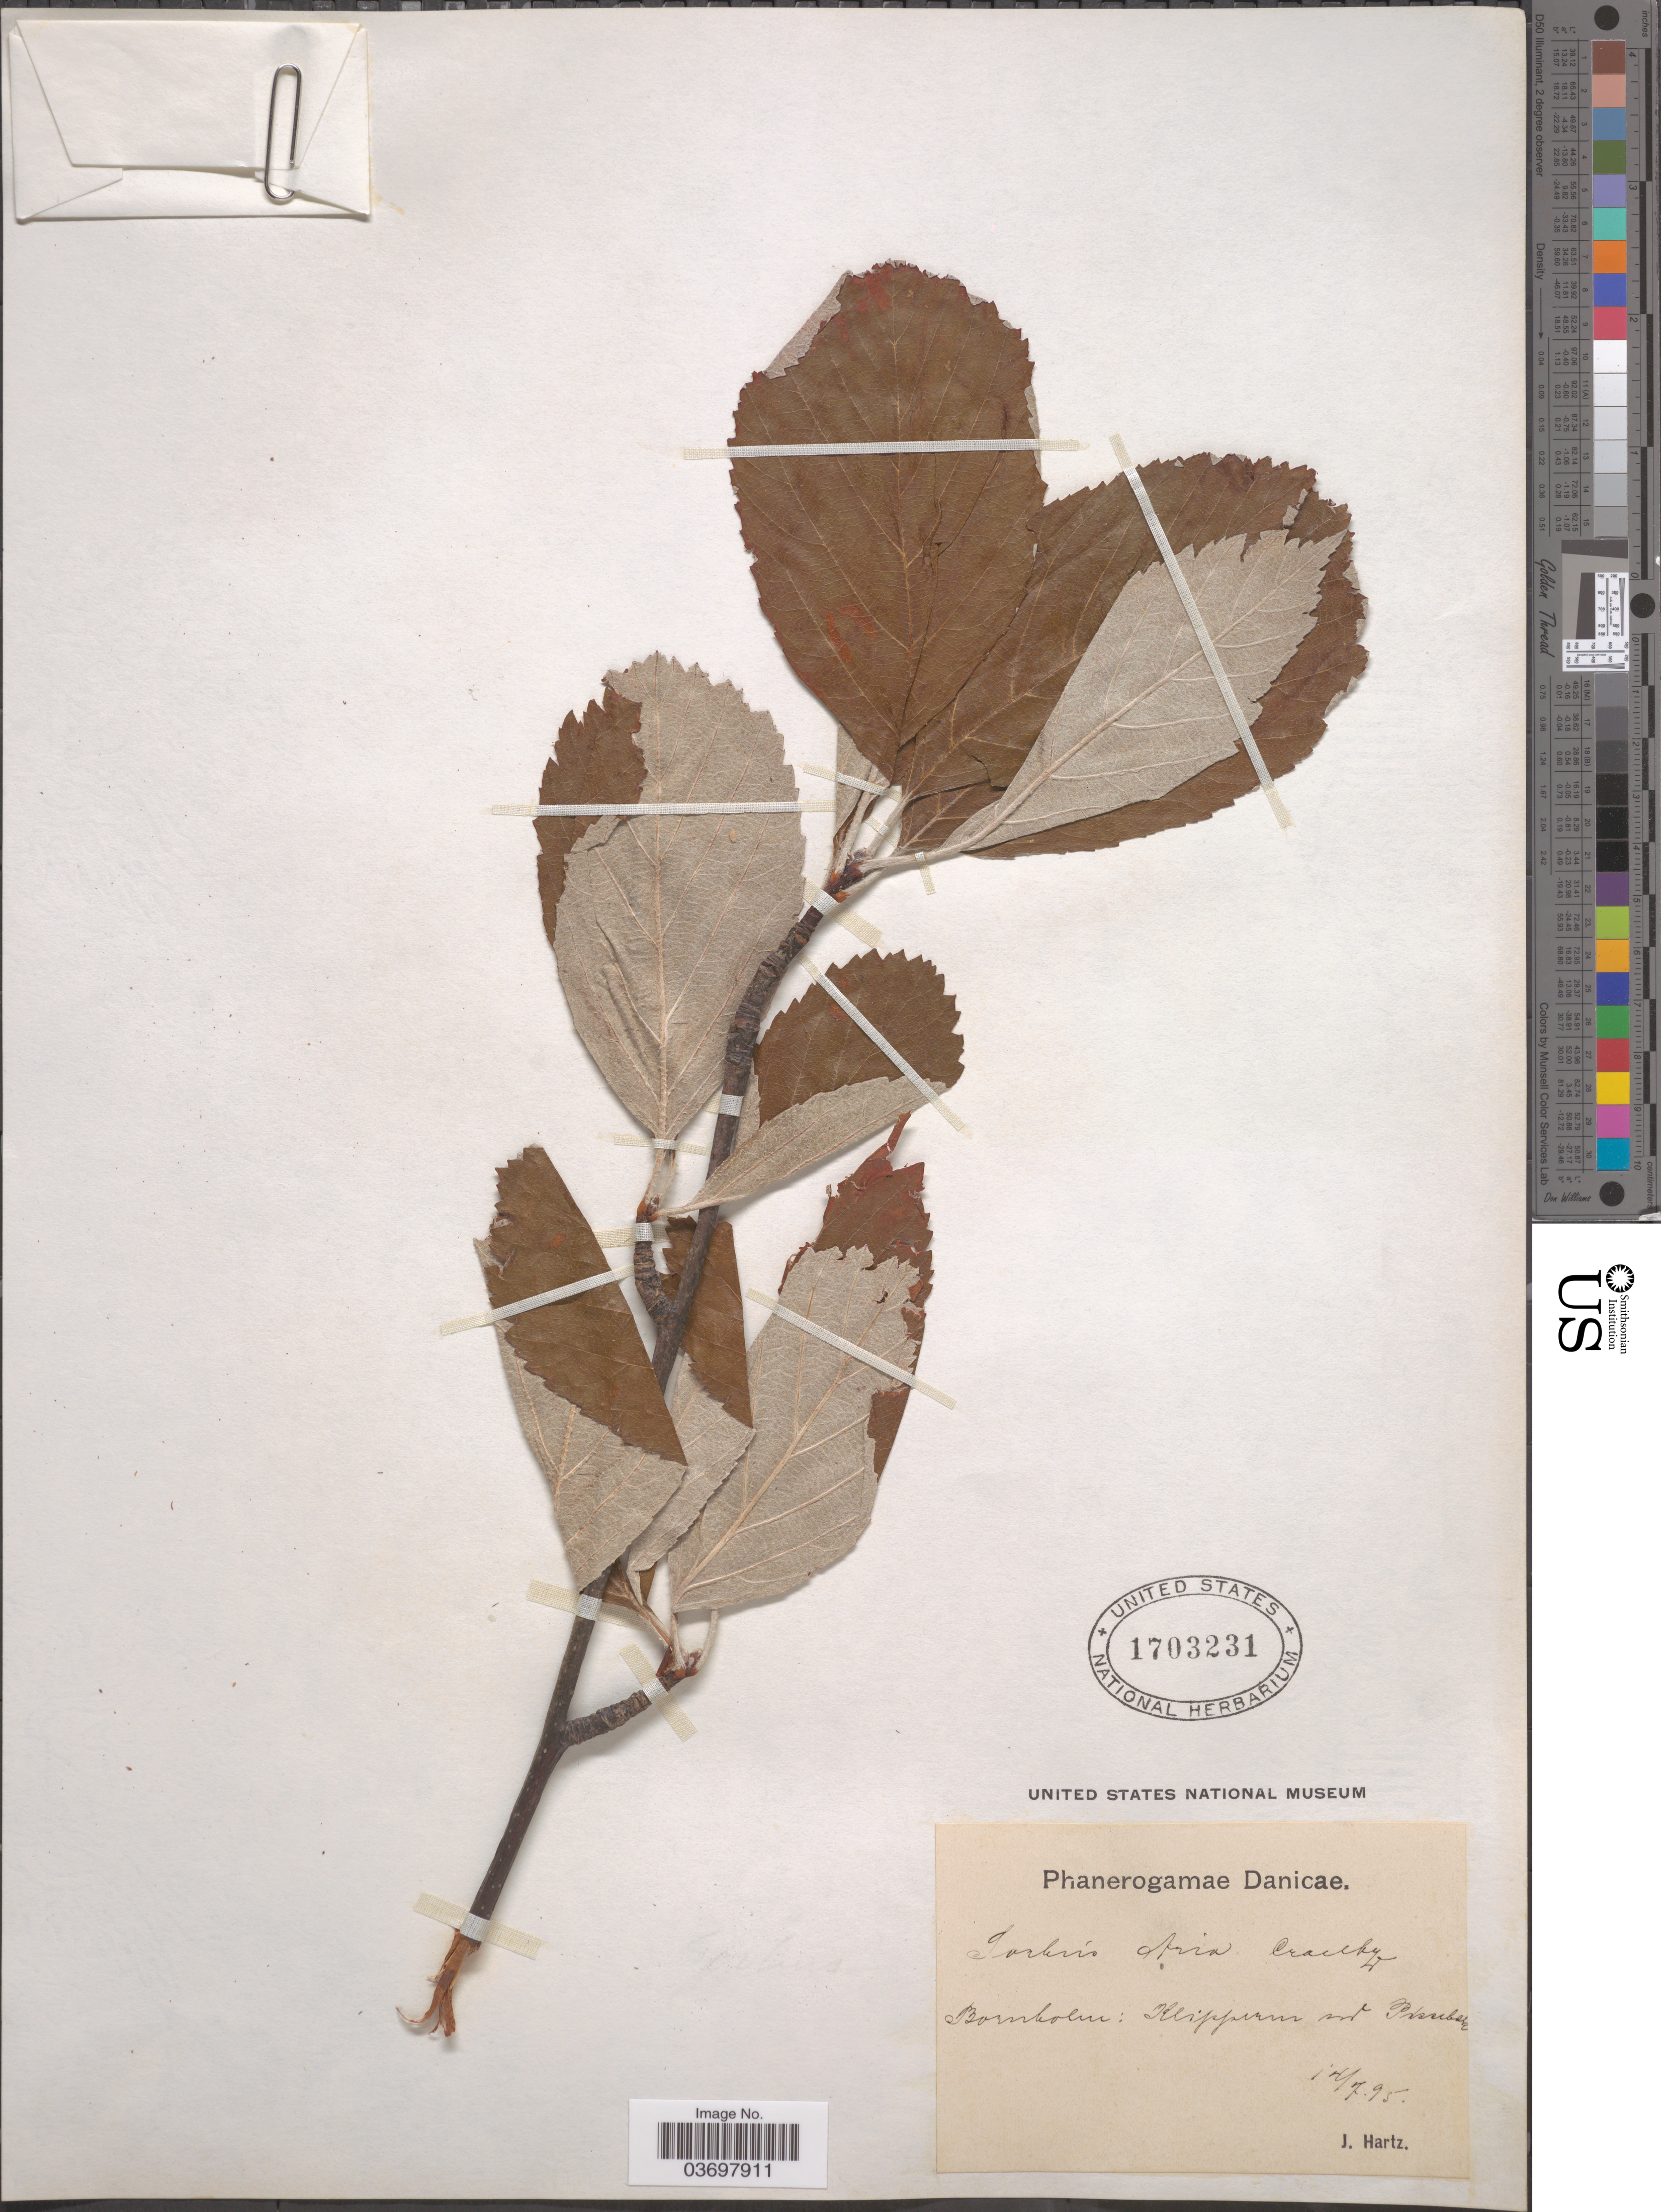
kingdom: Plantae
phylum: Tracheophyta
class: Magnoliopsida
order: Rosales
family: Rosaceae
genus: Sorbus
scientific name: Sorbus aria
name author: (L.) Crantz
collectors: J. Hartz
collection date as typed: Transcribed d/m/y: 1/7/95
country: Denmark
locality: Danicae. Bornholm: Klippern ved Ptsubetz. [interpreted]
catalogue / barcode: US 1703231